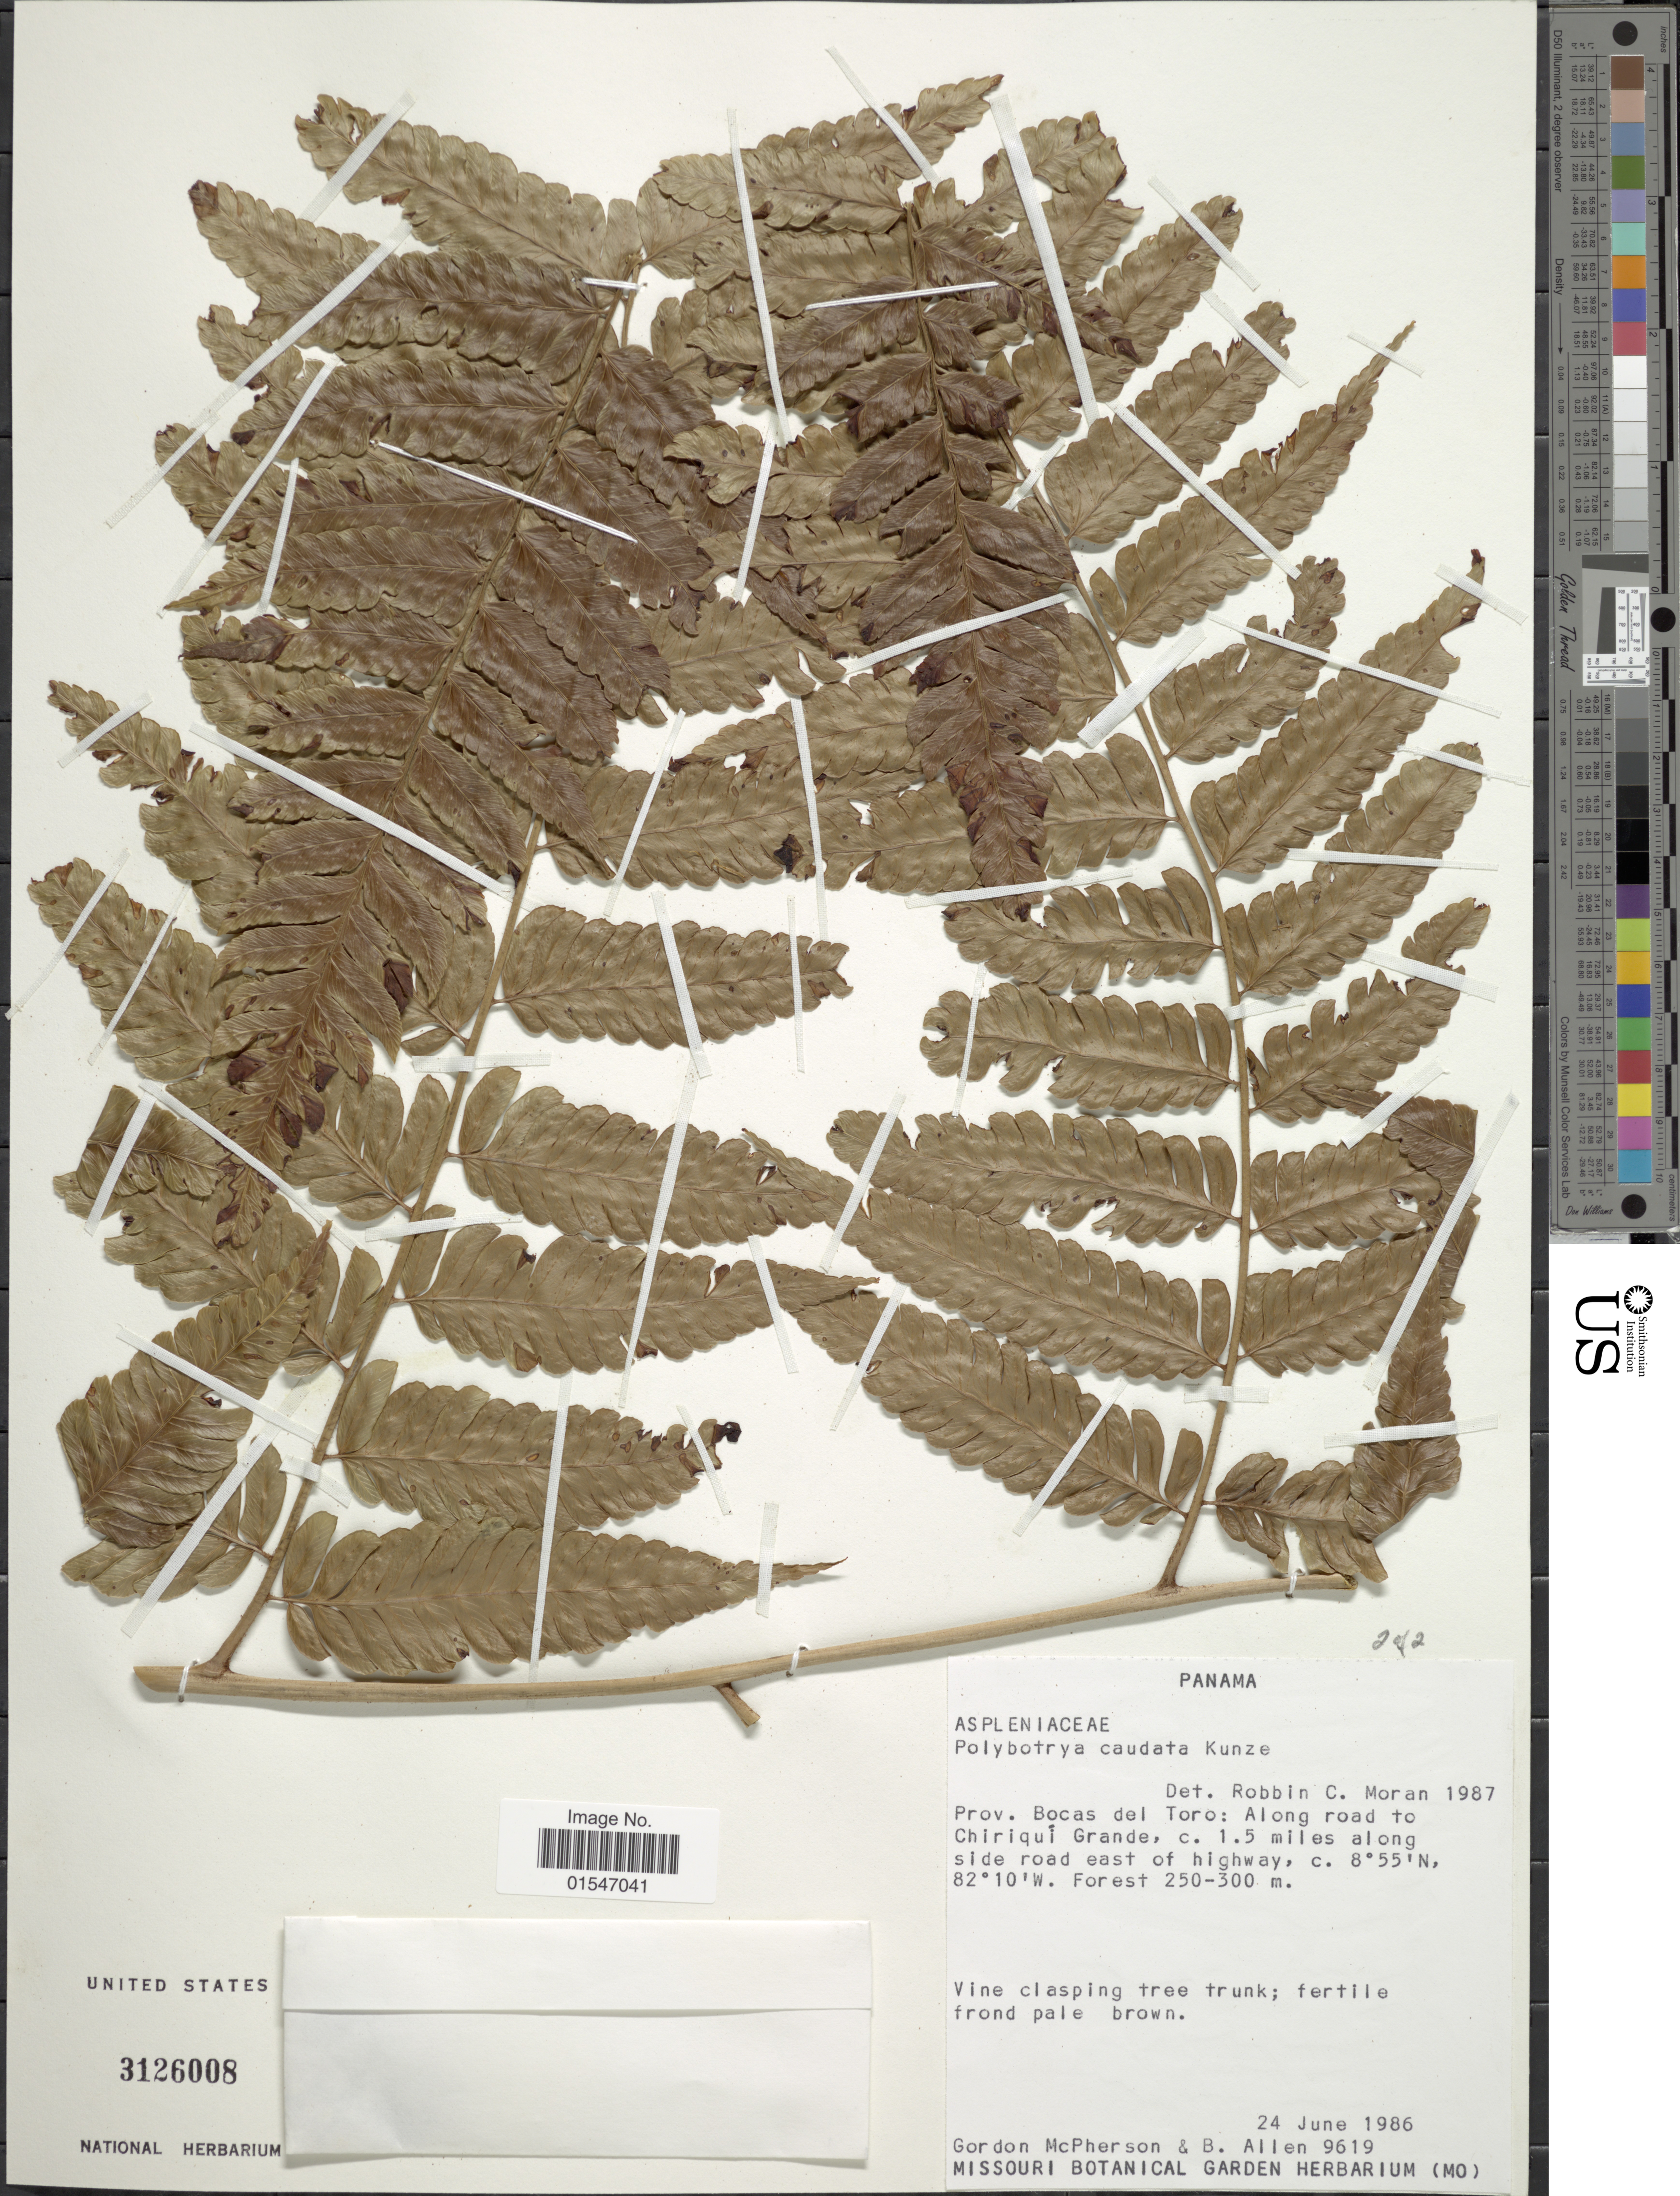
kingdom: Plantae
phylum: Tracheophyta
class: Polypodiopsida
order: Polypodiales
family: Dryopteridaceae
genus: Polybotrya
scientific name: Polybotrya caudata f. villosa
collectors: G. D. McPherson & B. Allen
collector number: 9619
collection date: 1986-06-24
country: Panama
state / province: Bocas del Toro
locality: Panama. Prov. Bocas del Toro: Along road to Chiriqui Grande.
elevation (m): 250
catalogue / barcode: US 3126008